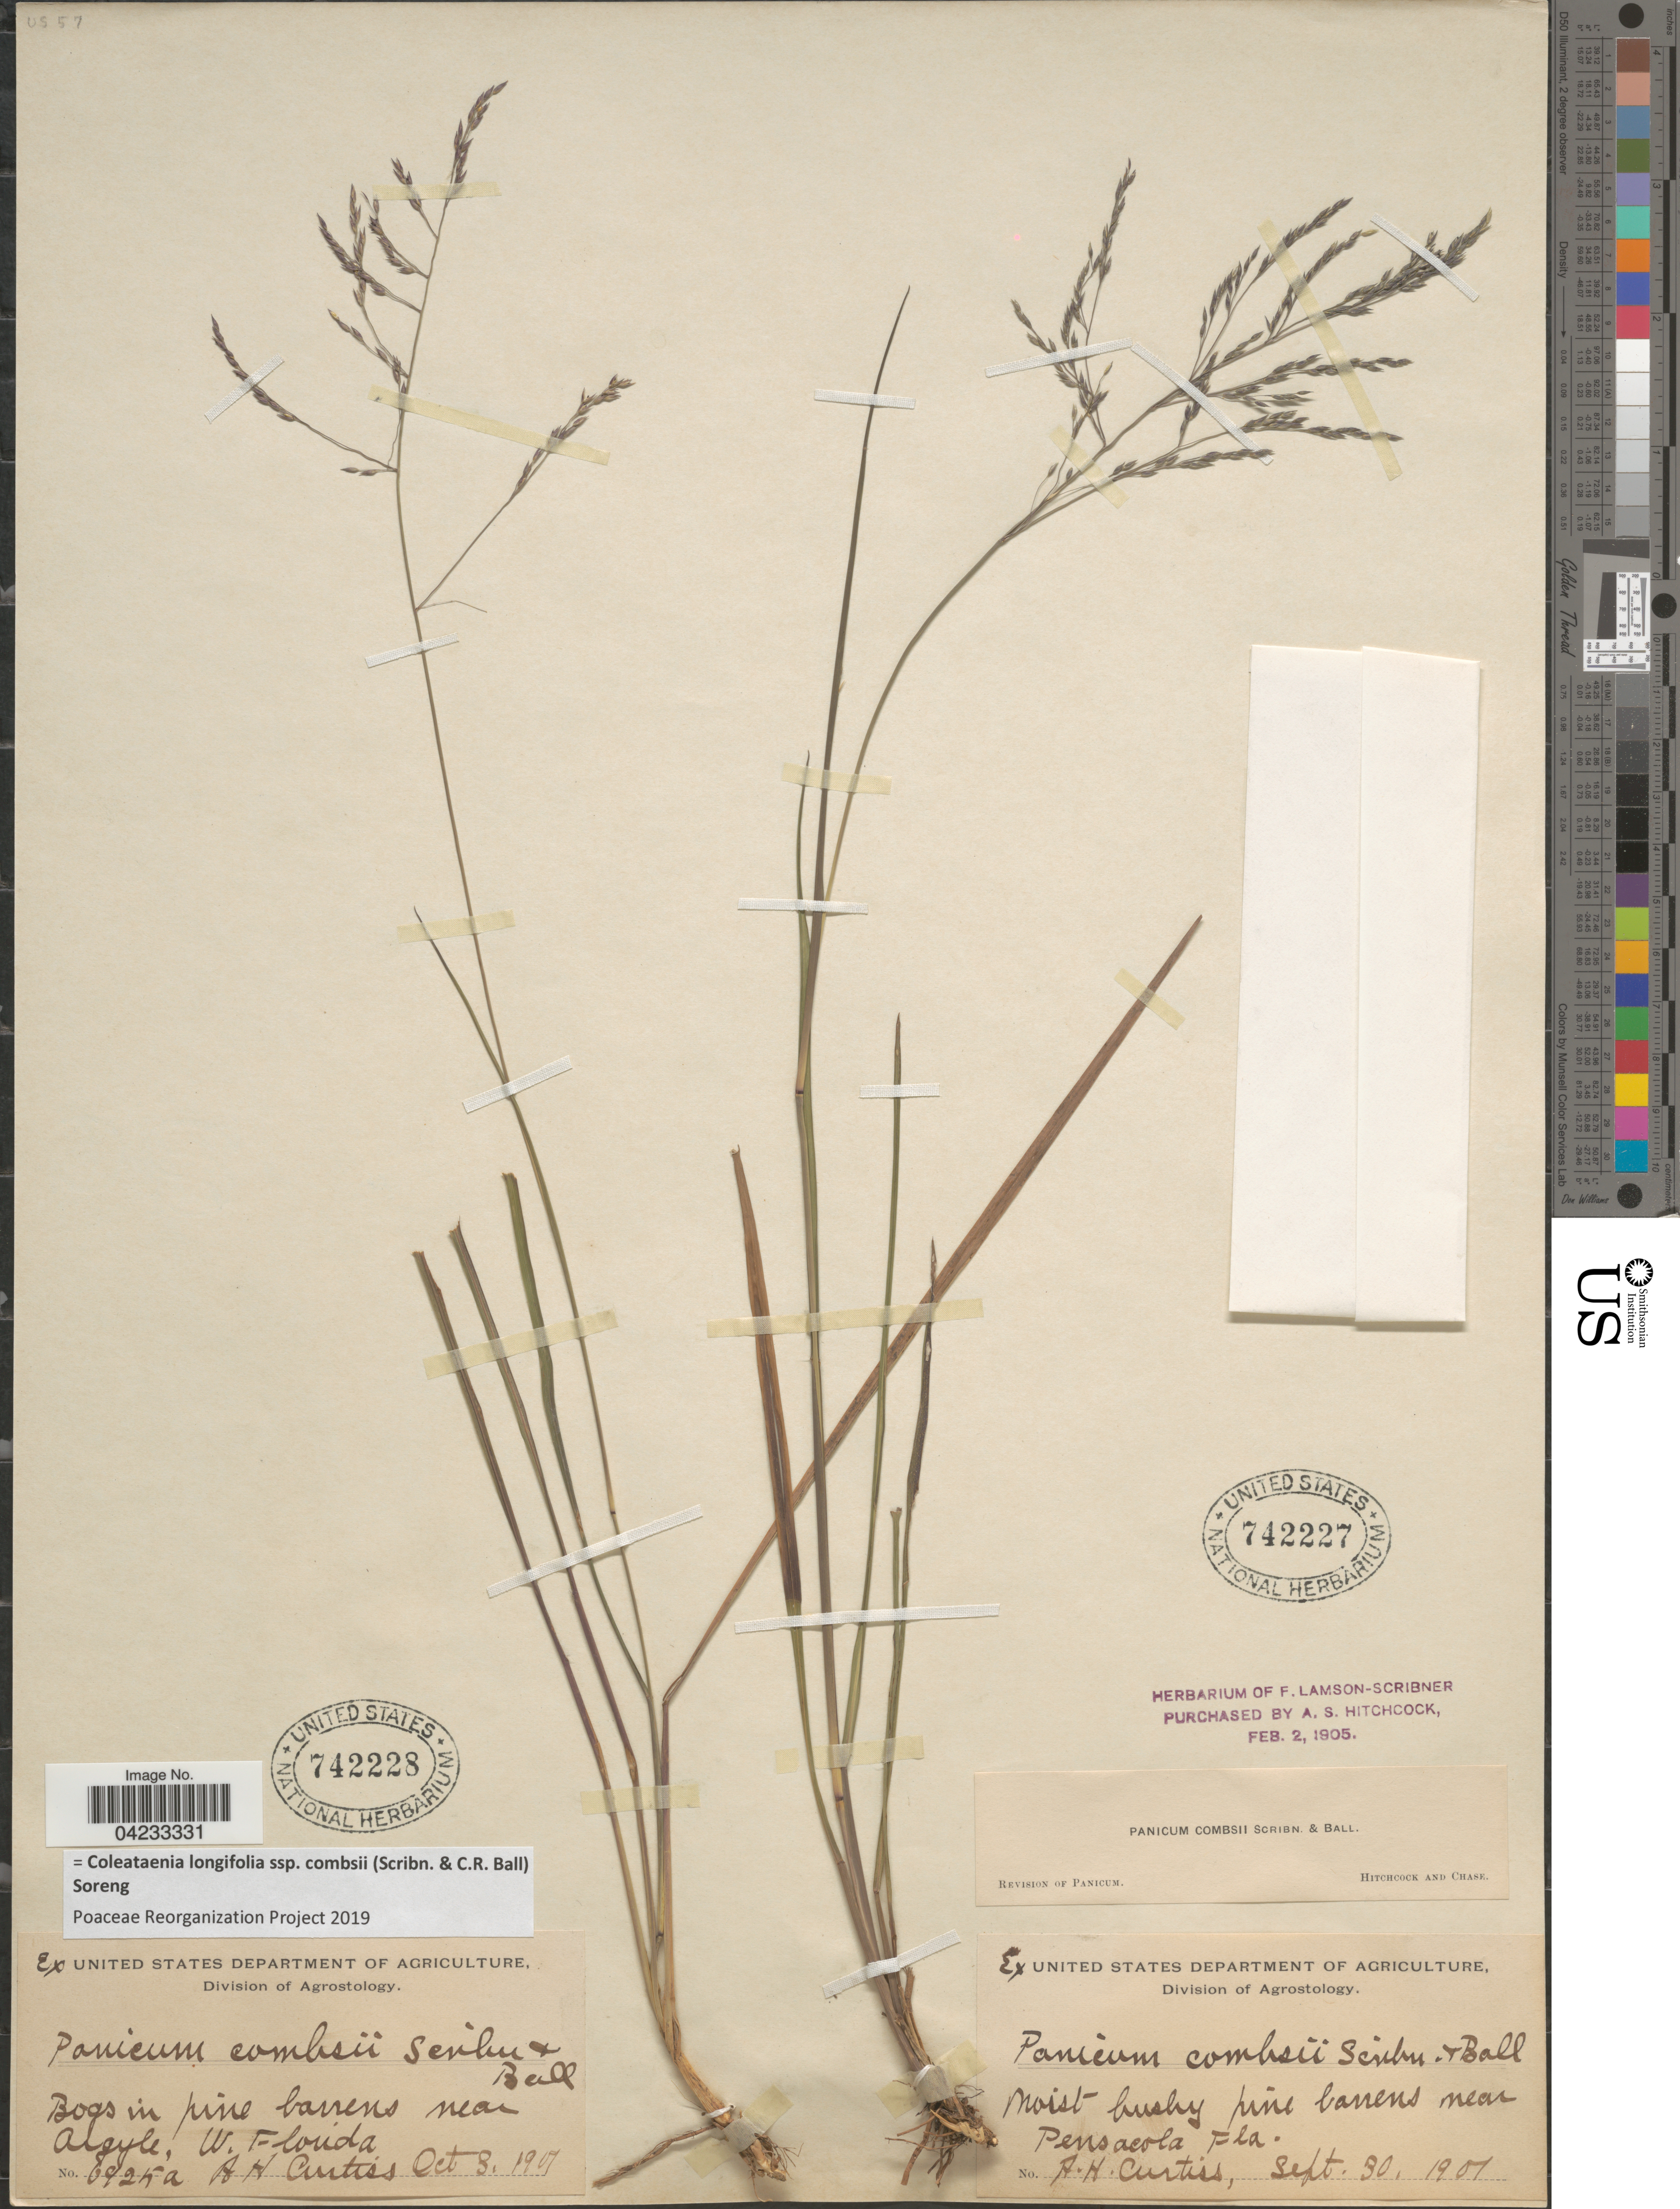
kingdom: Plantae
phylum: Tracheophyta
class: Liliopsida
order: Poales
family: Poaceae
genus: Coleataenia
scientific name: Coleataenia longifolia subsp. combsii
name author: (Scribn. & C.R. Ball) Soreng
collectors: A. H. Curtiss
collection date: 1901-09-30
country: United States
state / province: Florida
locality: Moist bushy pine barrens near Pensacola.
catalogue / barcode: US 742227-2